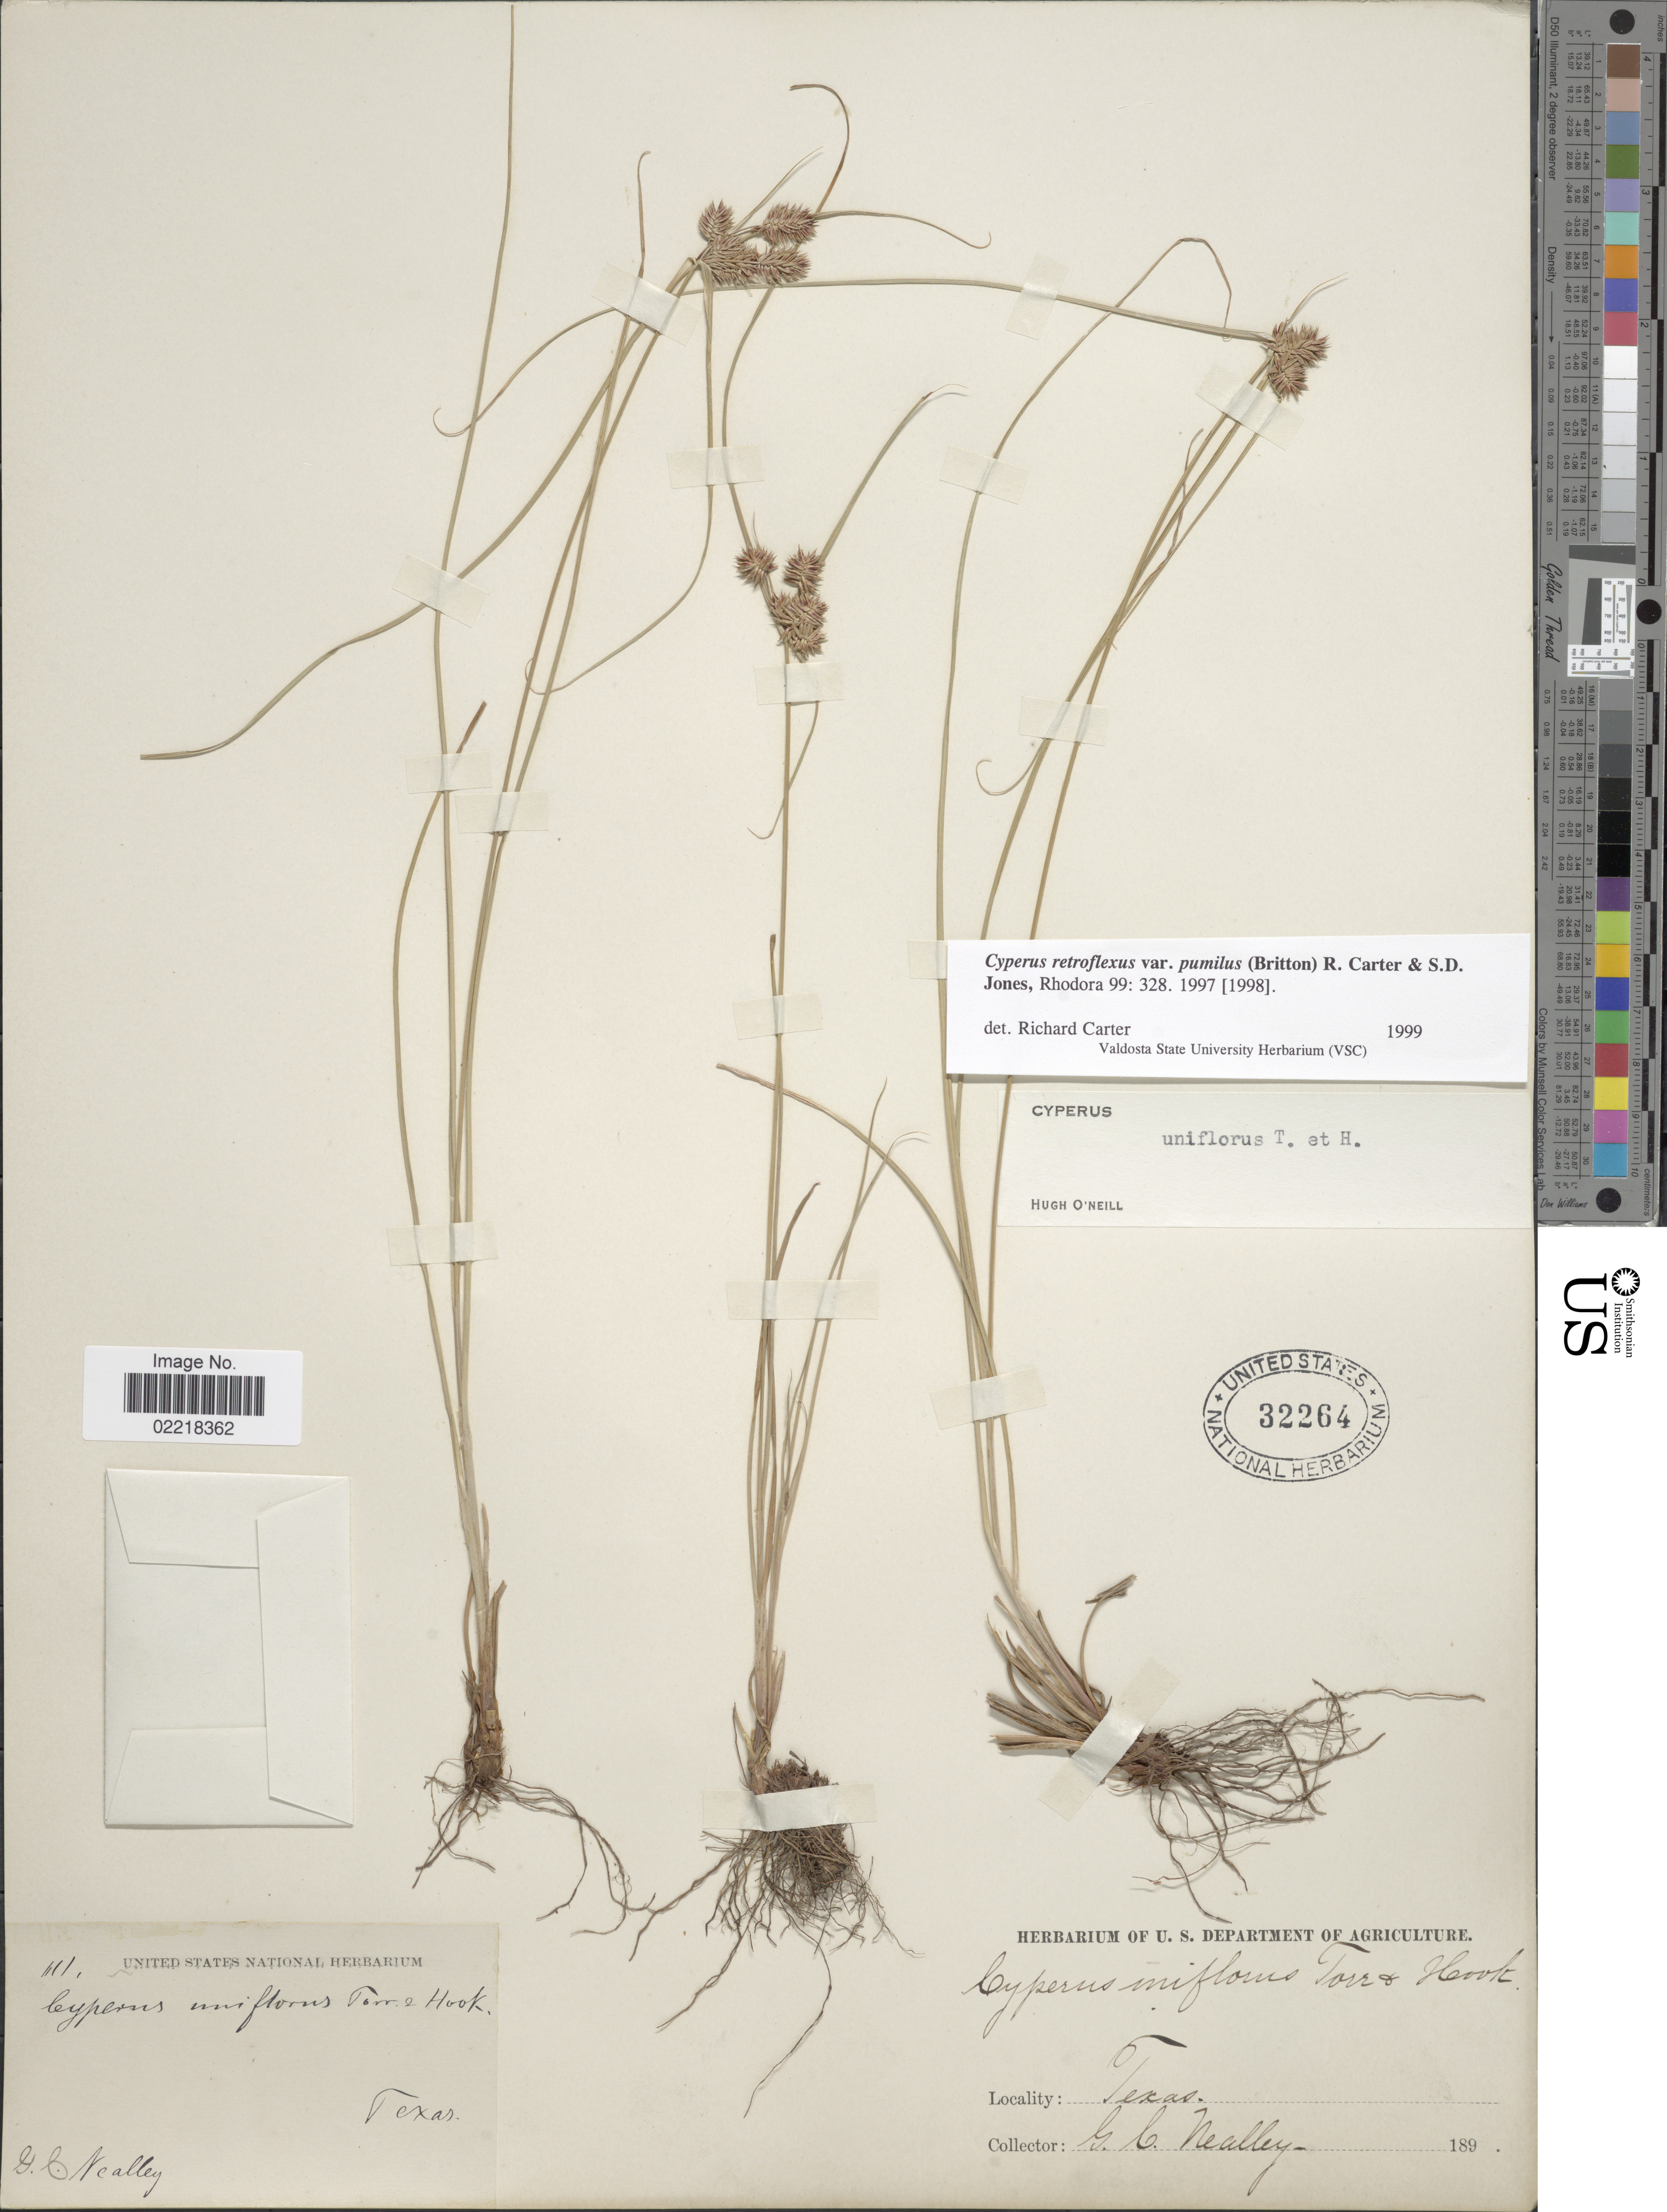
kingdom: Plantae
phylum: Tracheophyta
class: Liliopsida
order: Poales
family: Cyperaceae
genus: Cyperus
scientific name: Cyperus retroflexus var. pumilus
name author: (Britton) R. Carter & S.D. Jones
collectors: G. C. Nealley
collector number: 111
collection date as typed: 189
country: United States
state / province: Texas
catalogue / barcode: US 32264